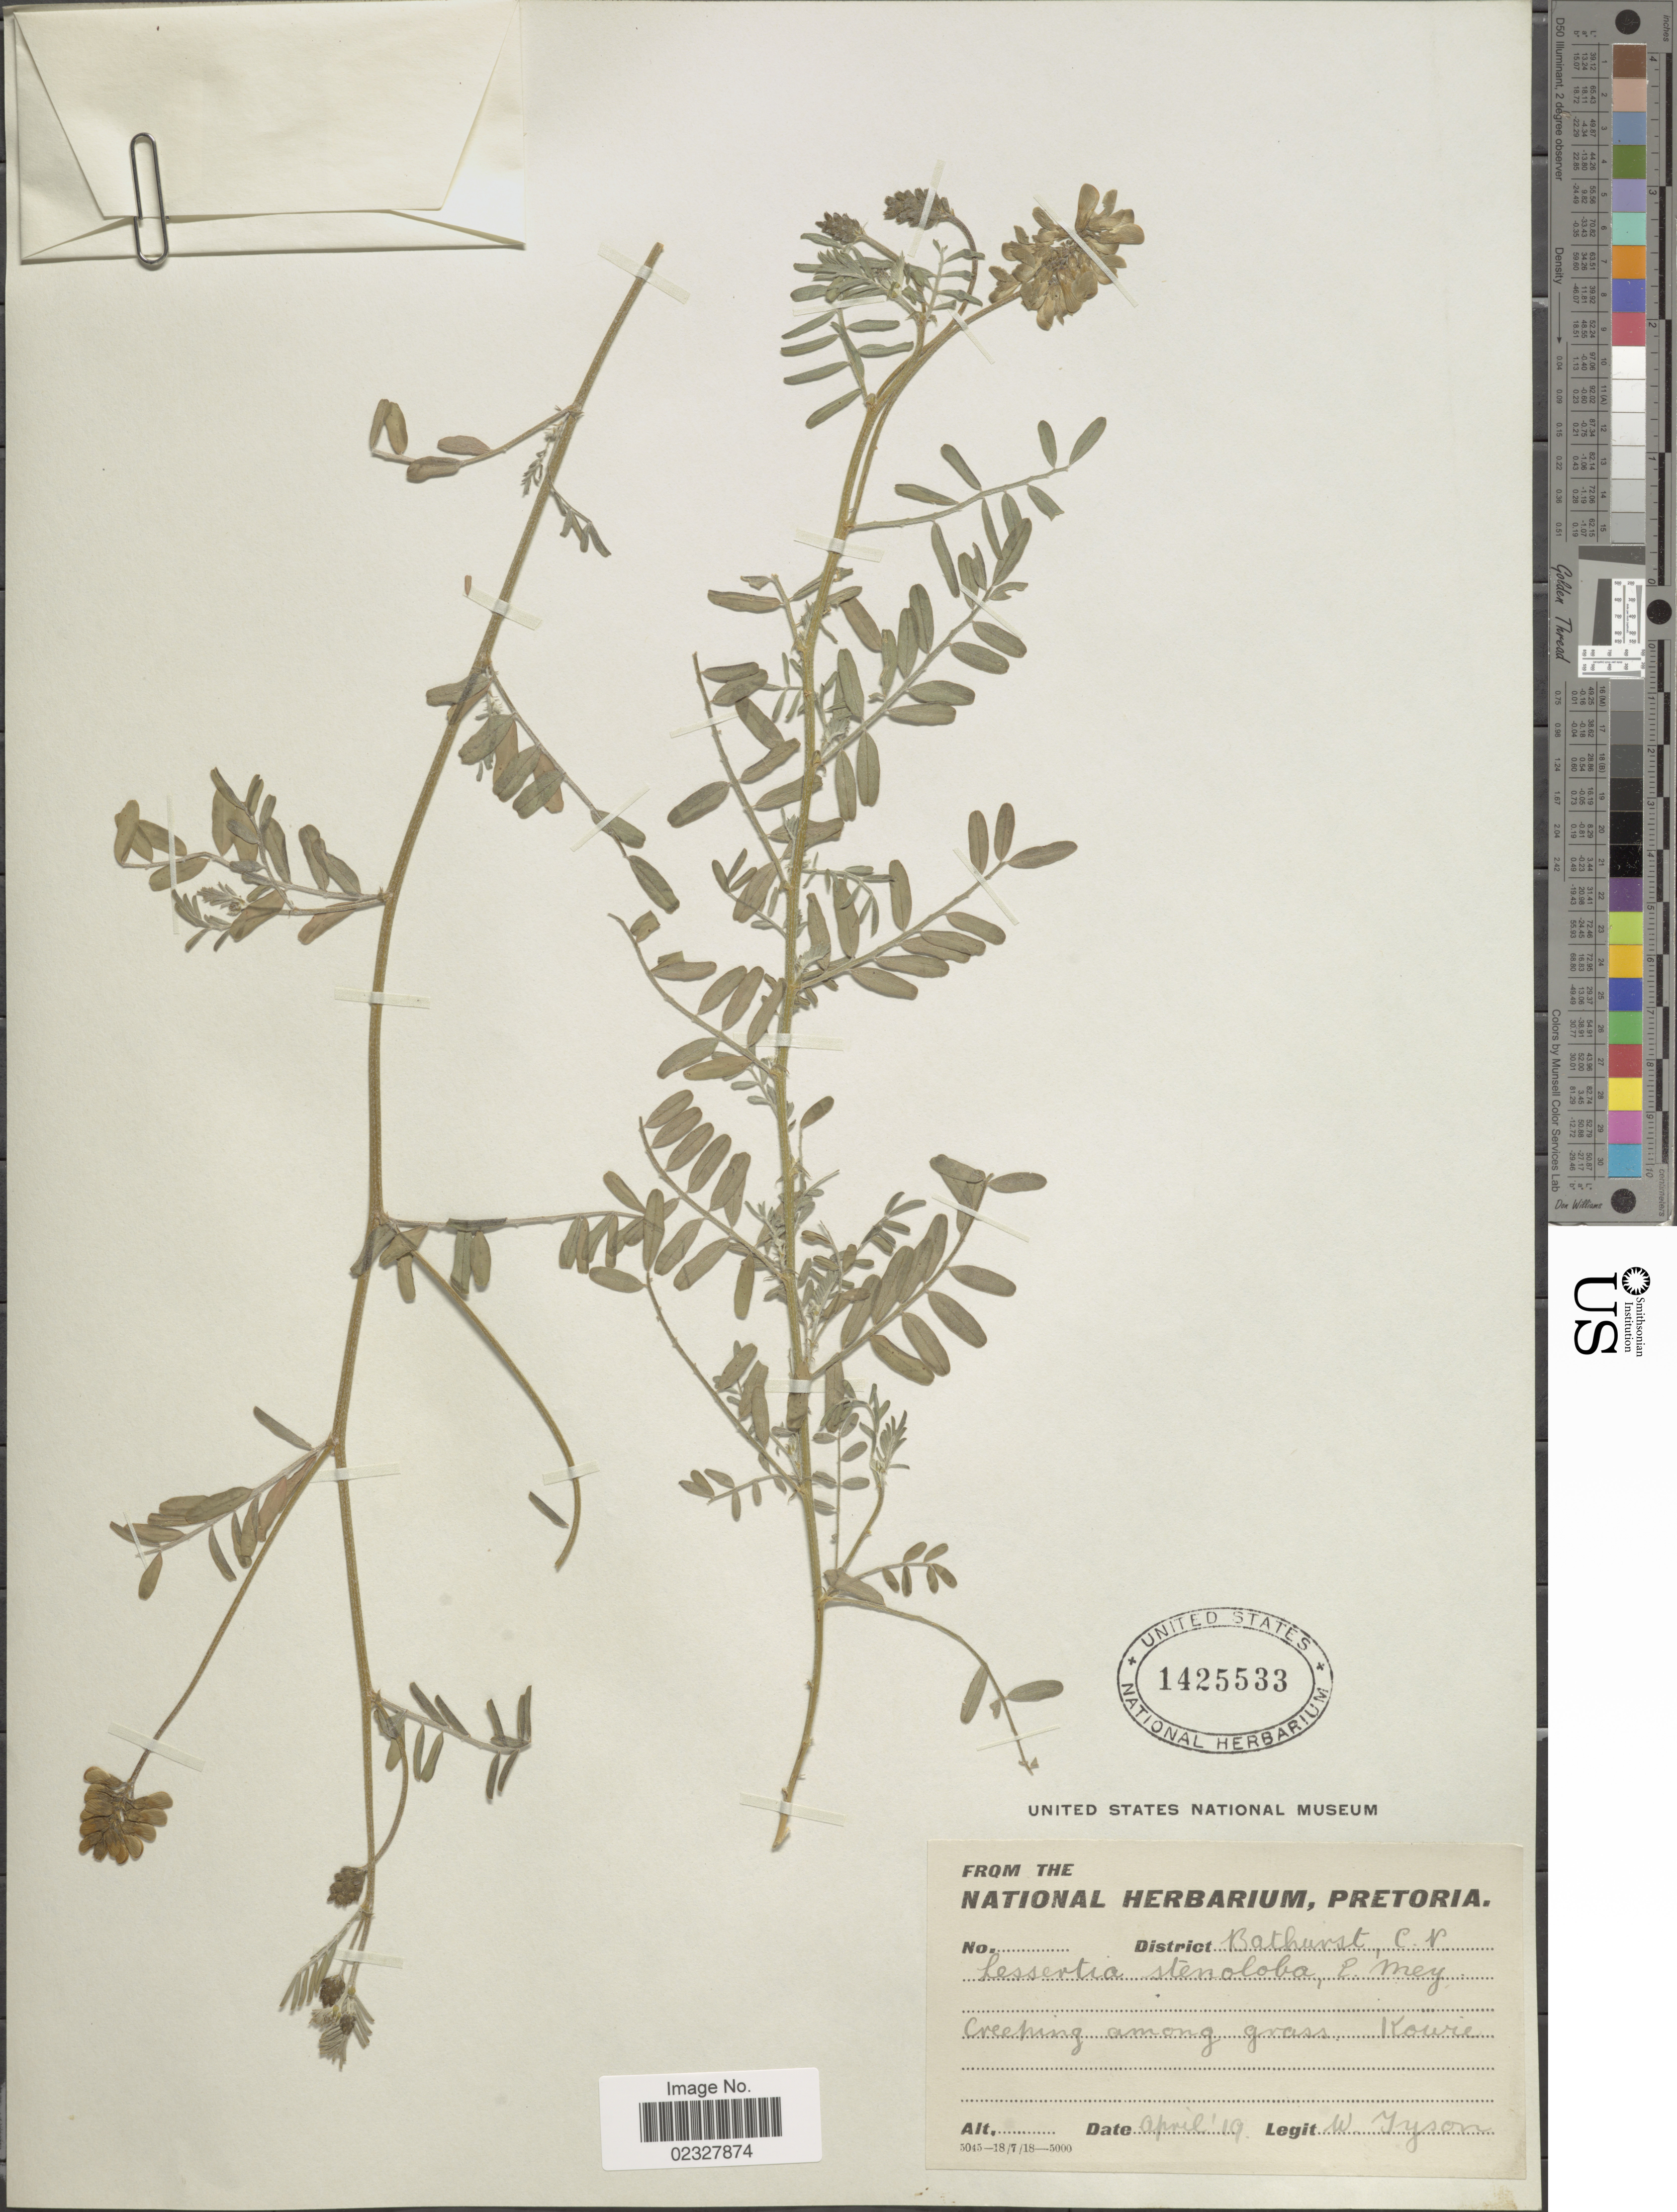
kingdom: Plantae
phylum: Tracheophyta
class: Magnoliopsida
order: Fabales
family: Fabaceae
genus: Lessertia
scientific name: Lessertia stenoloba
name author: E. Mey.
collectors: W. Tyson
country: South Africa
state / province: Eastern Cape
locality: District, Bathurst, C.P., Kowie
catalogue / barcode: US 1425533